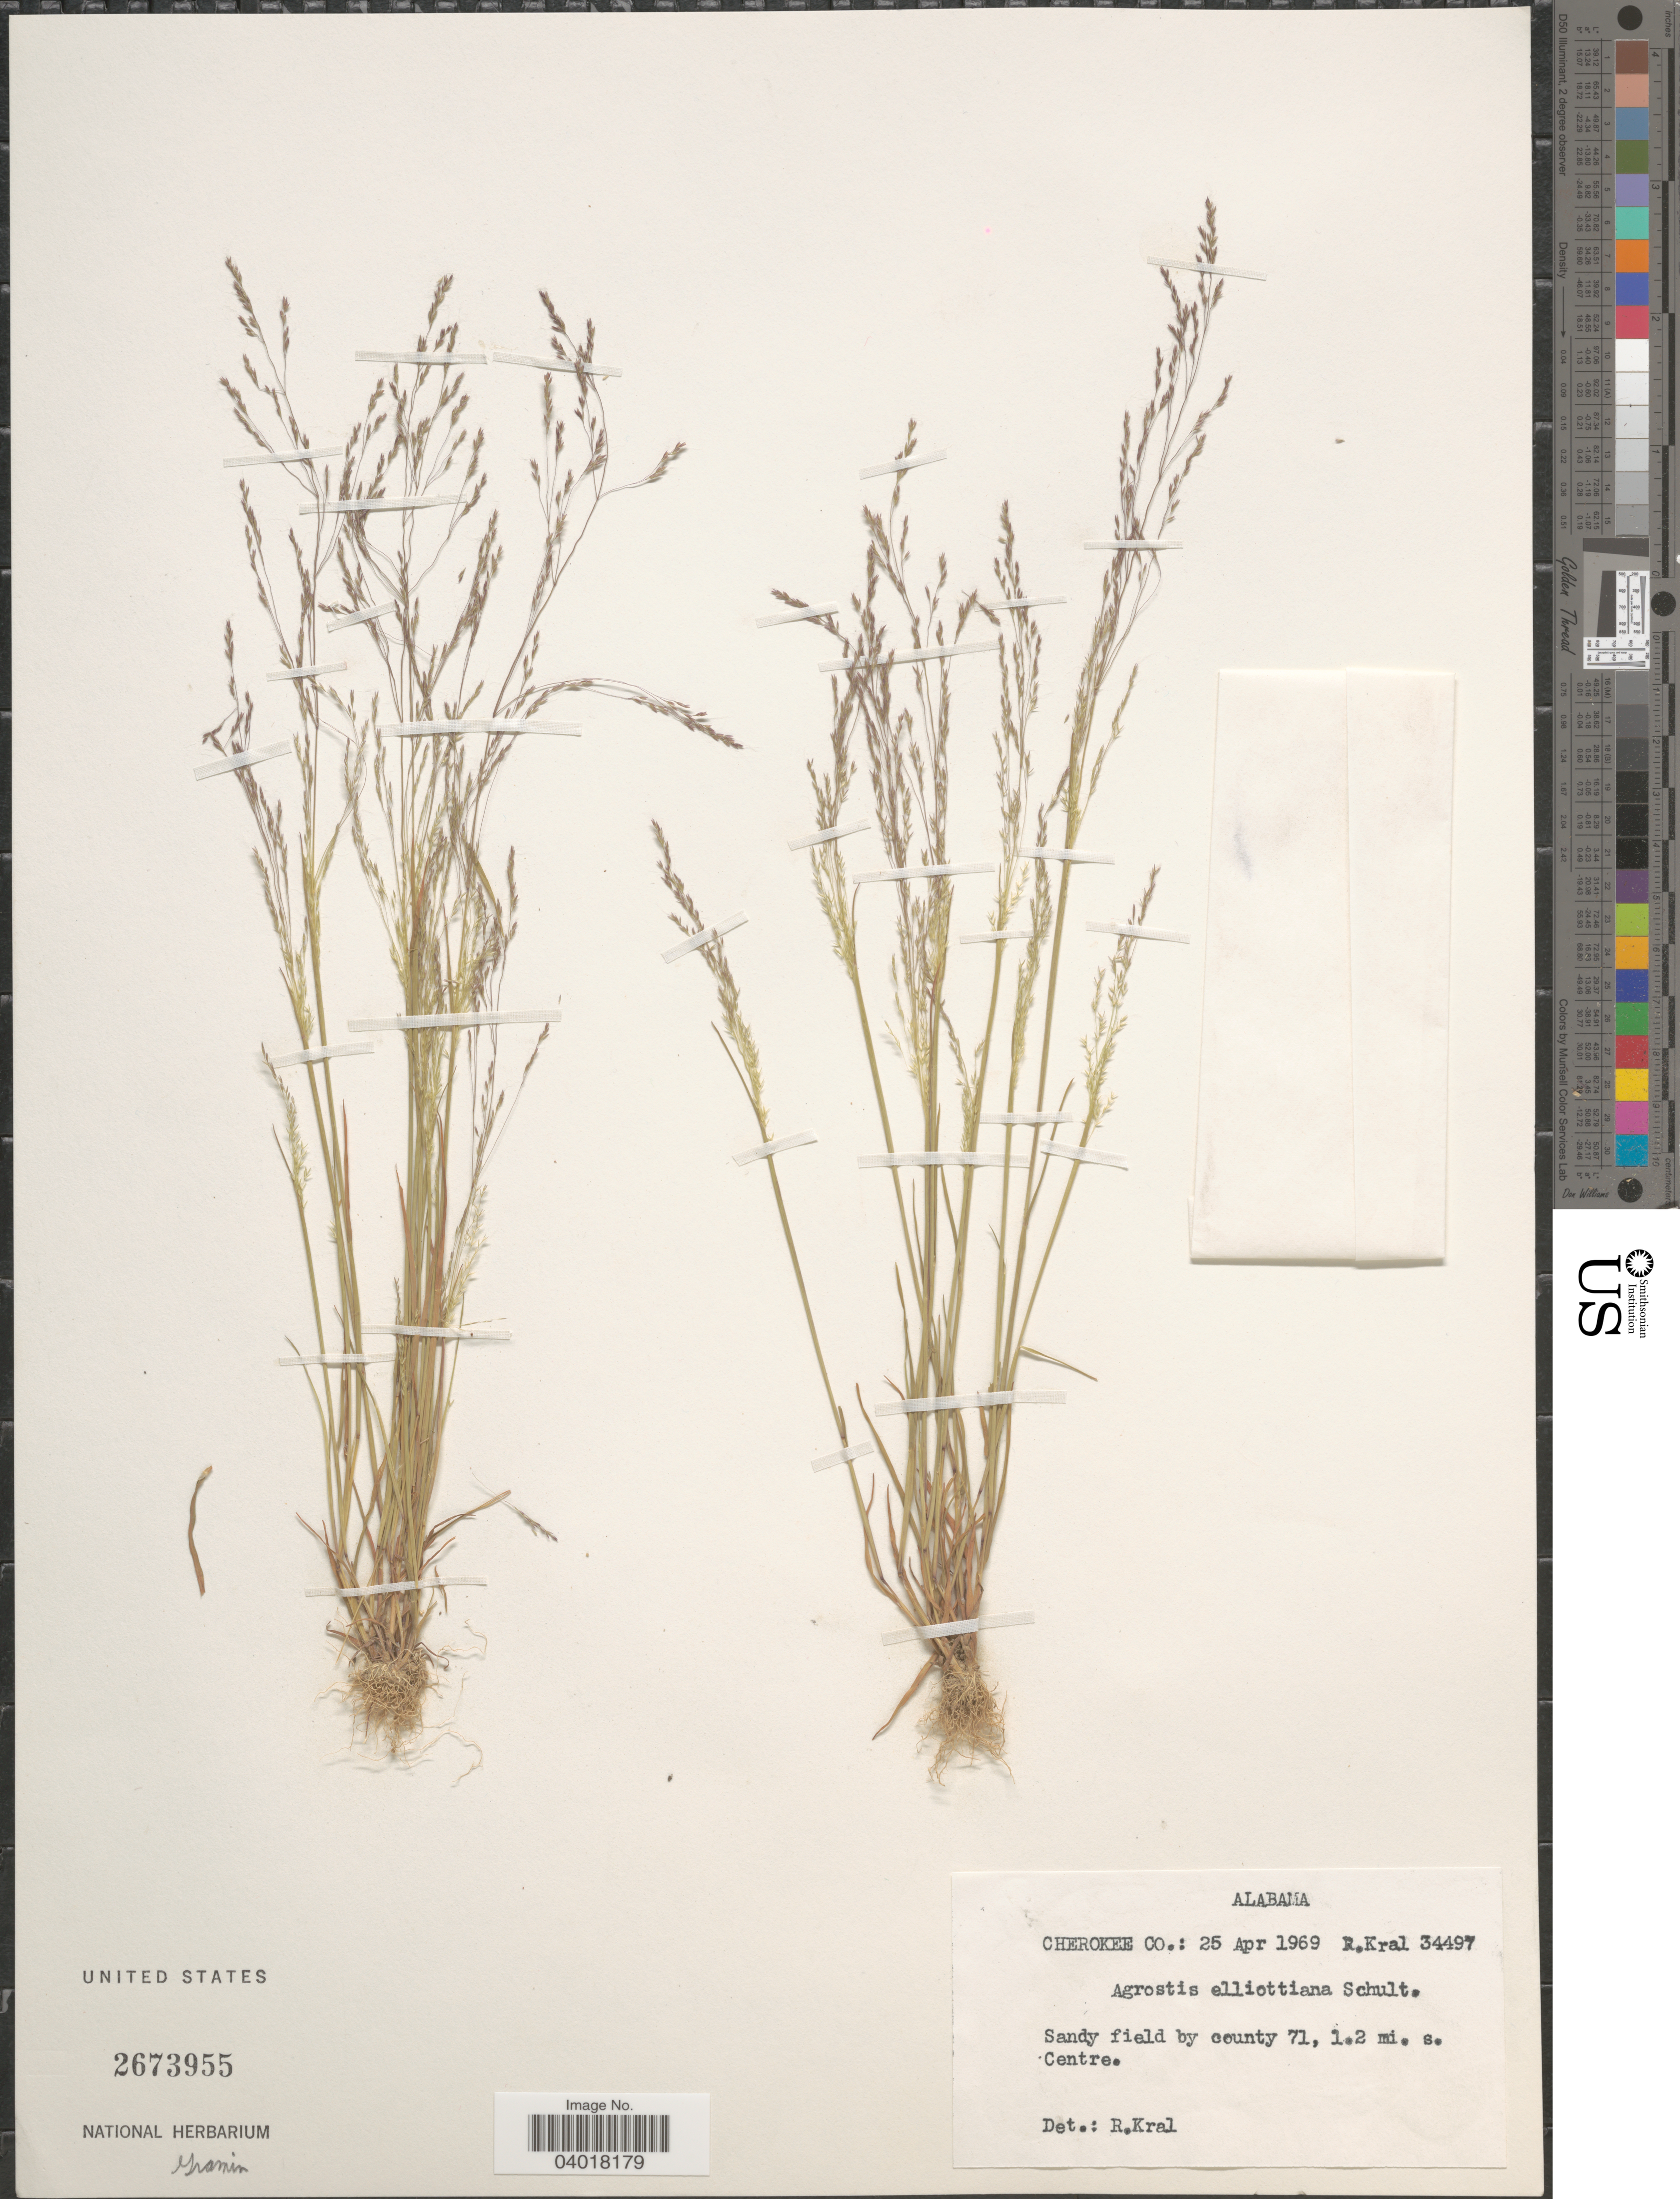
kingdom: Plantae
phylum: Tracheophyta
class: Liliopsida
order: Poales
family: Poaceae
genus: Agrostis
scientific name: Agrostis elliottiana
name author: Schult.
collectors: R. Kral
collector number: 34497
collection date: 1969-04-25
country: United States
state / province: Alabama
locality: Cherokee Co.: Sandy field by county 71, 1.2 mi. s. Centre.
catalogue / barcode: US 2673955